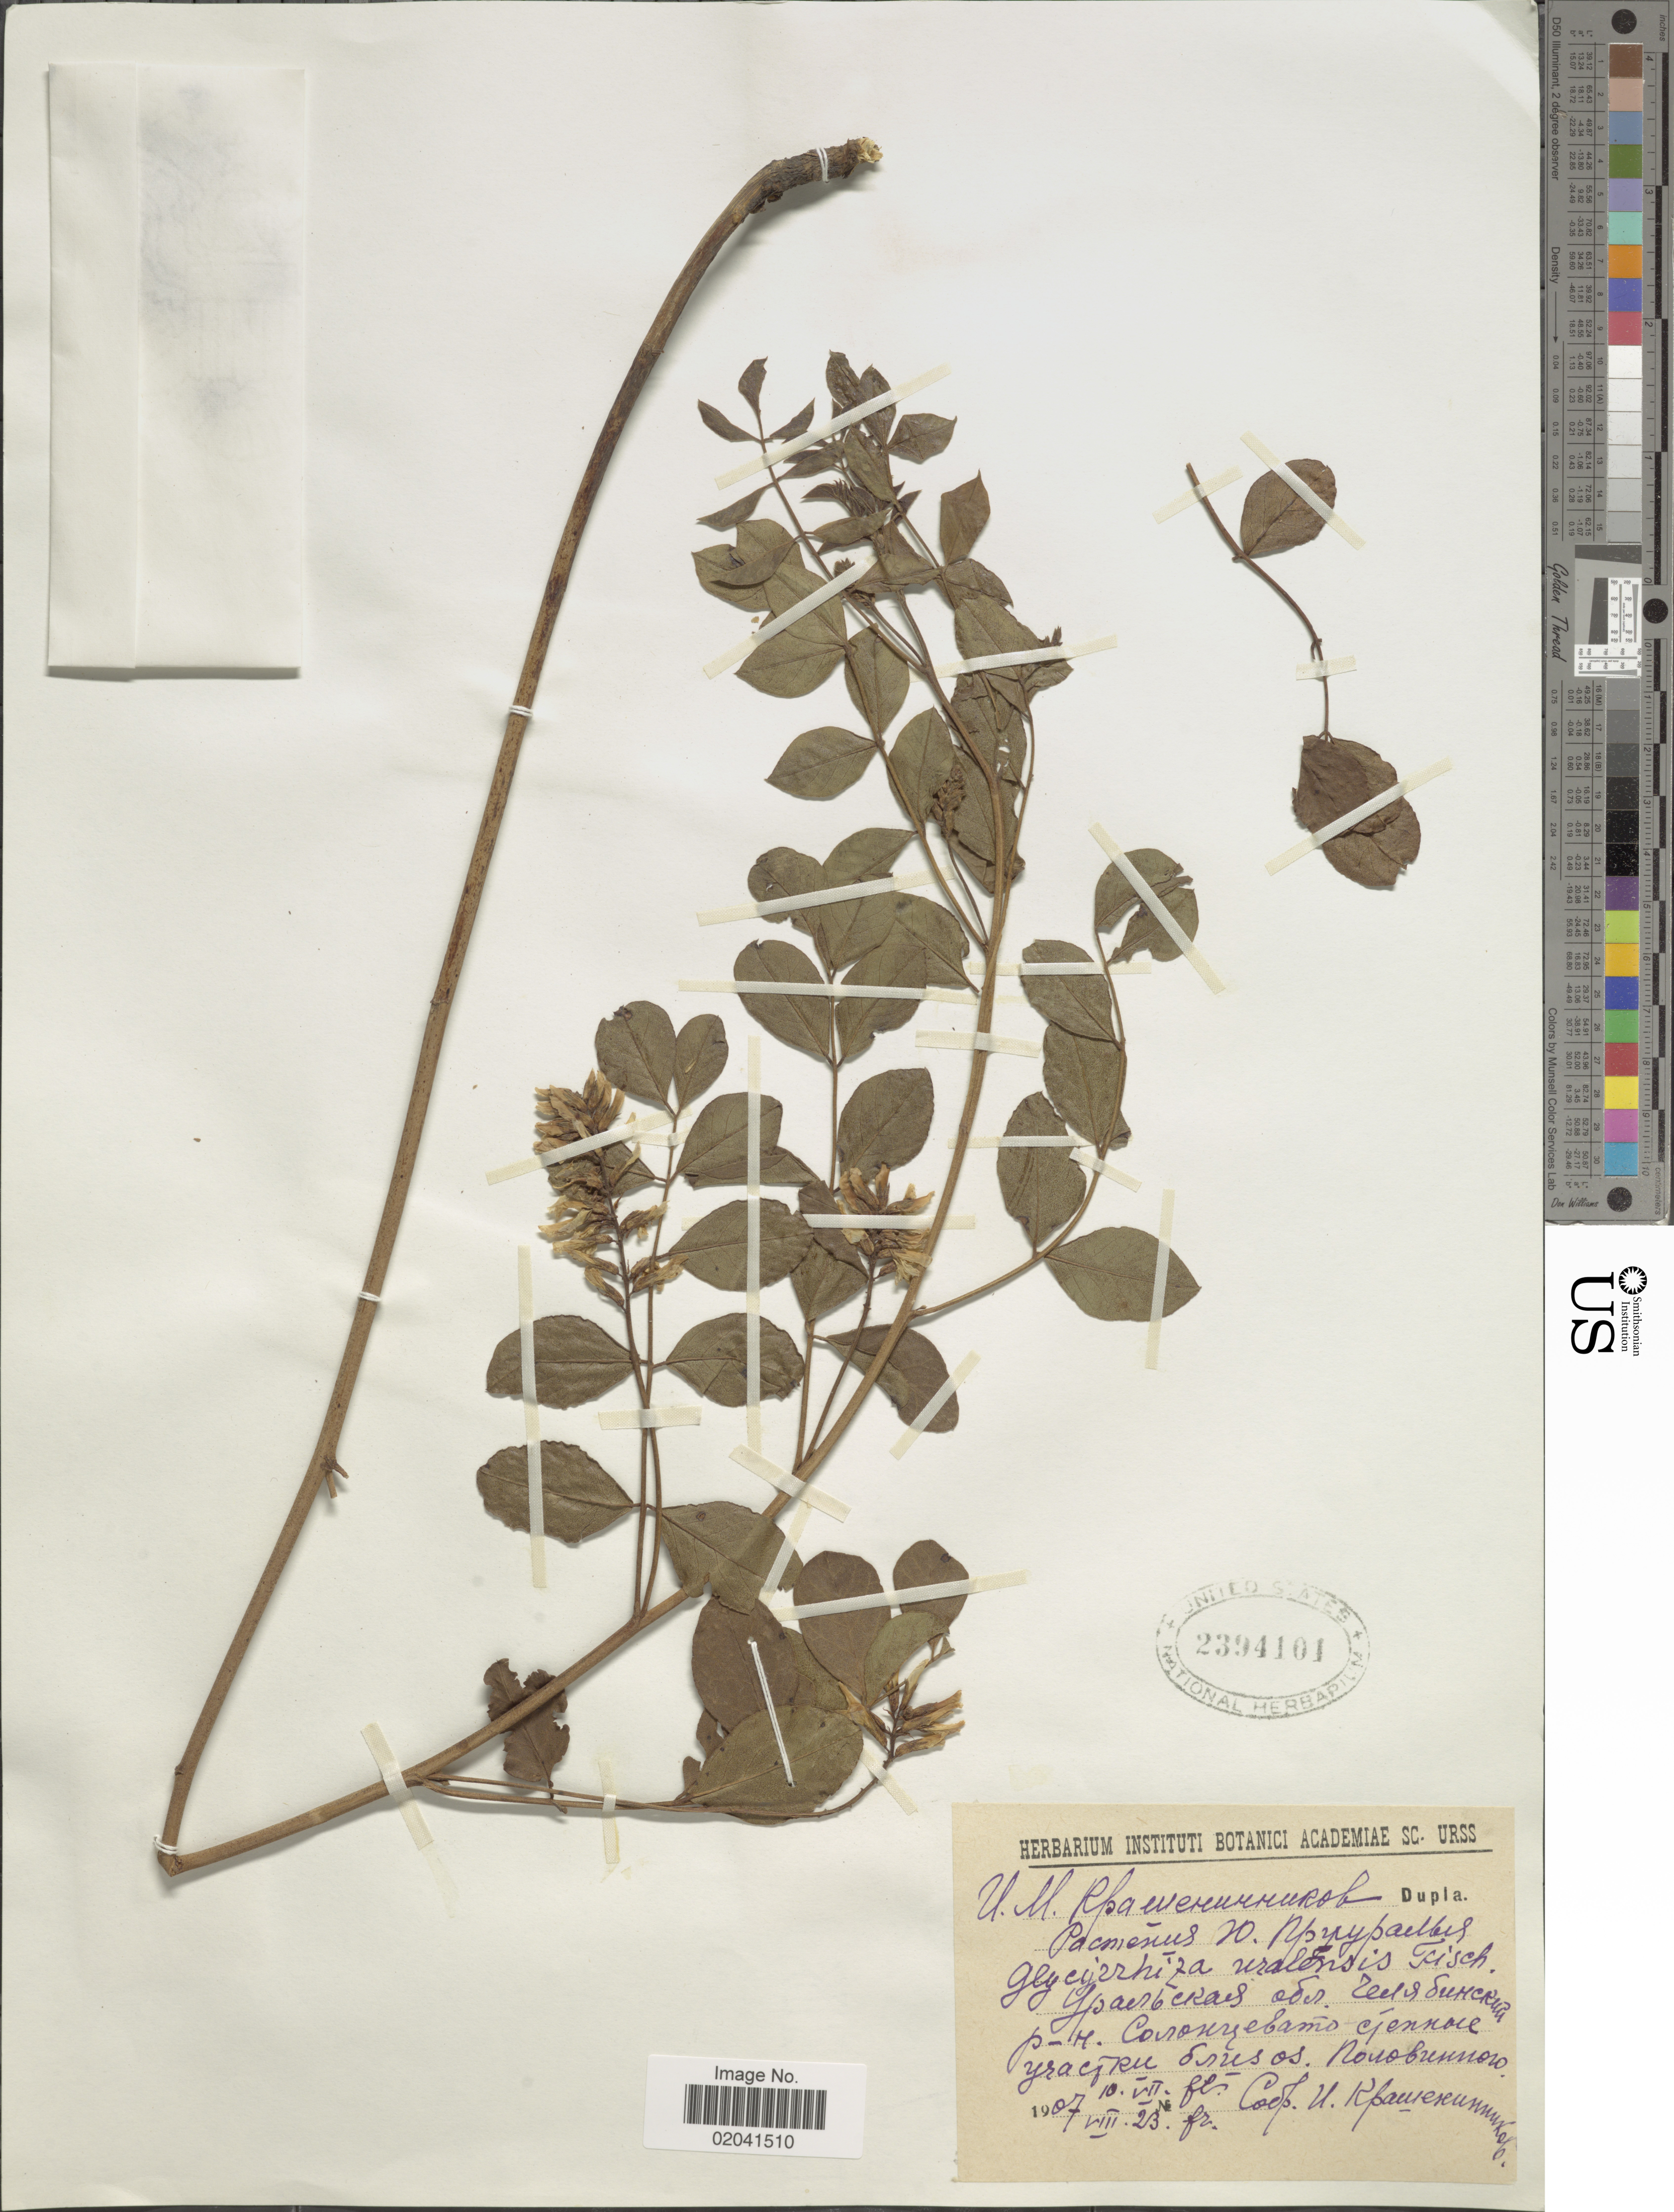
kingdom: Plantae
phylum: Tracheophyta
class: Magnoliopsida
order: Fabales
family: Fabaceae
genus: Glycyrrhiza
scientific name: Glycyrrhiza sp.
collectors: I. Krascheninnikov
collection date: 1907-07-10/1907-08-23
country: Russian Federation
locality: Lake Polovinnoye, Chelyabinsk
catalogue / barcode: US 2394101